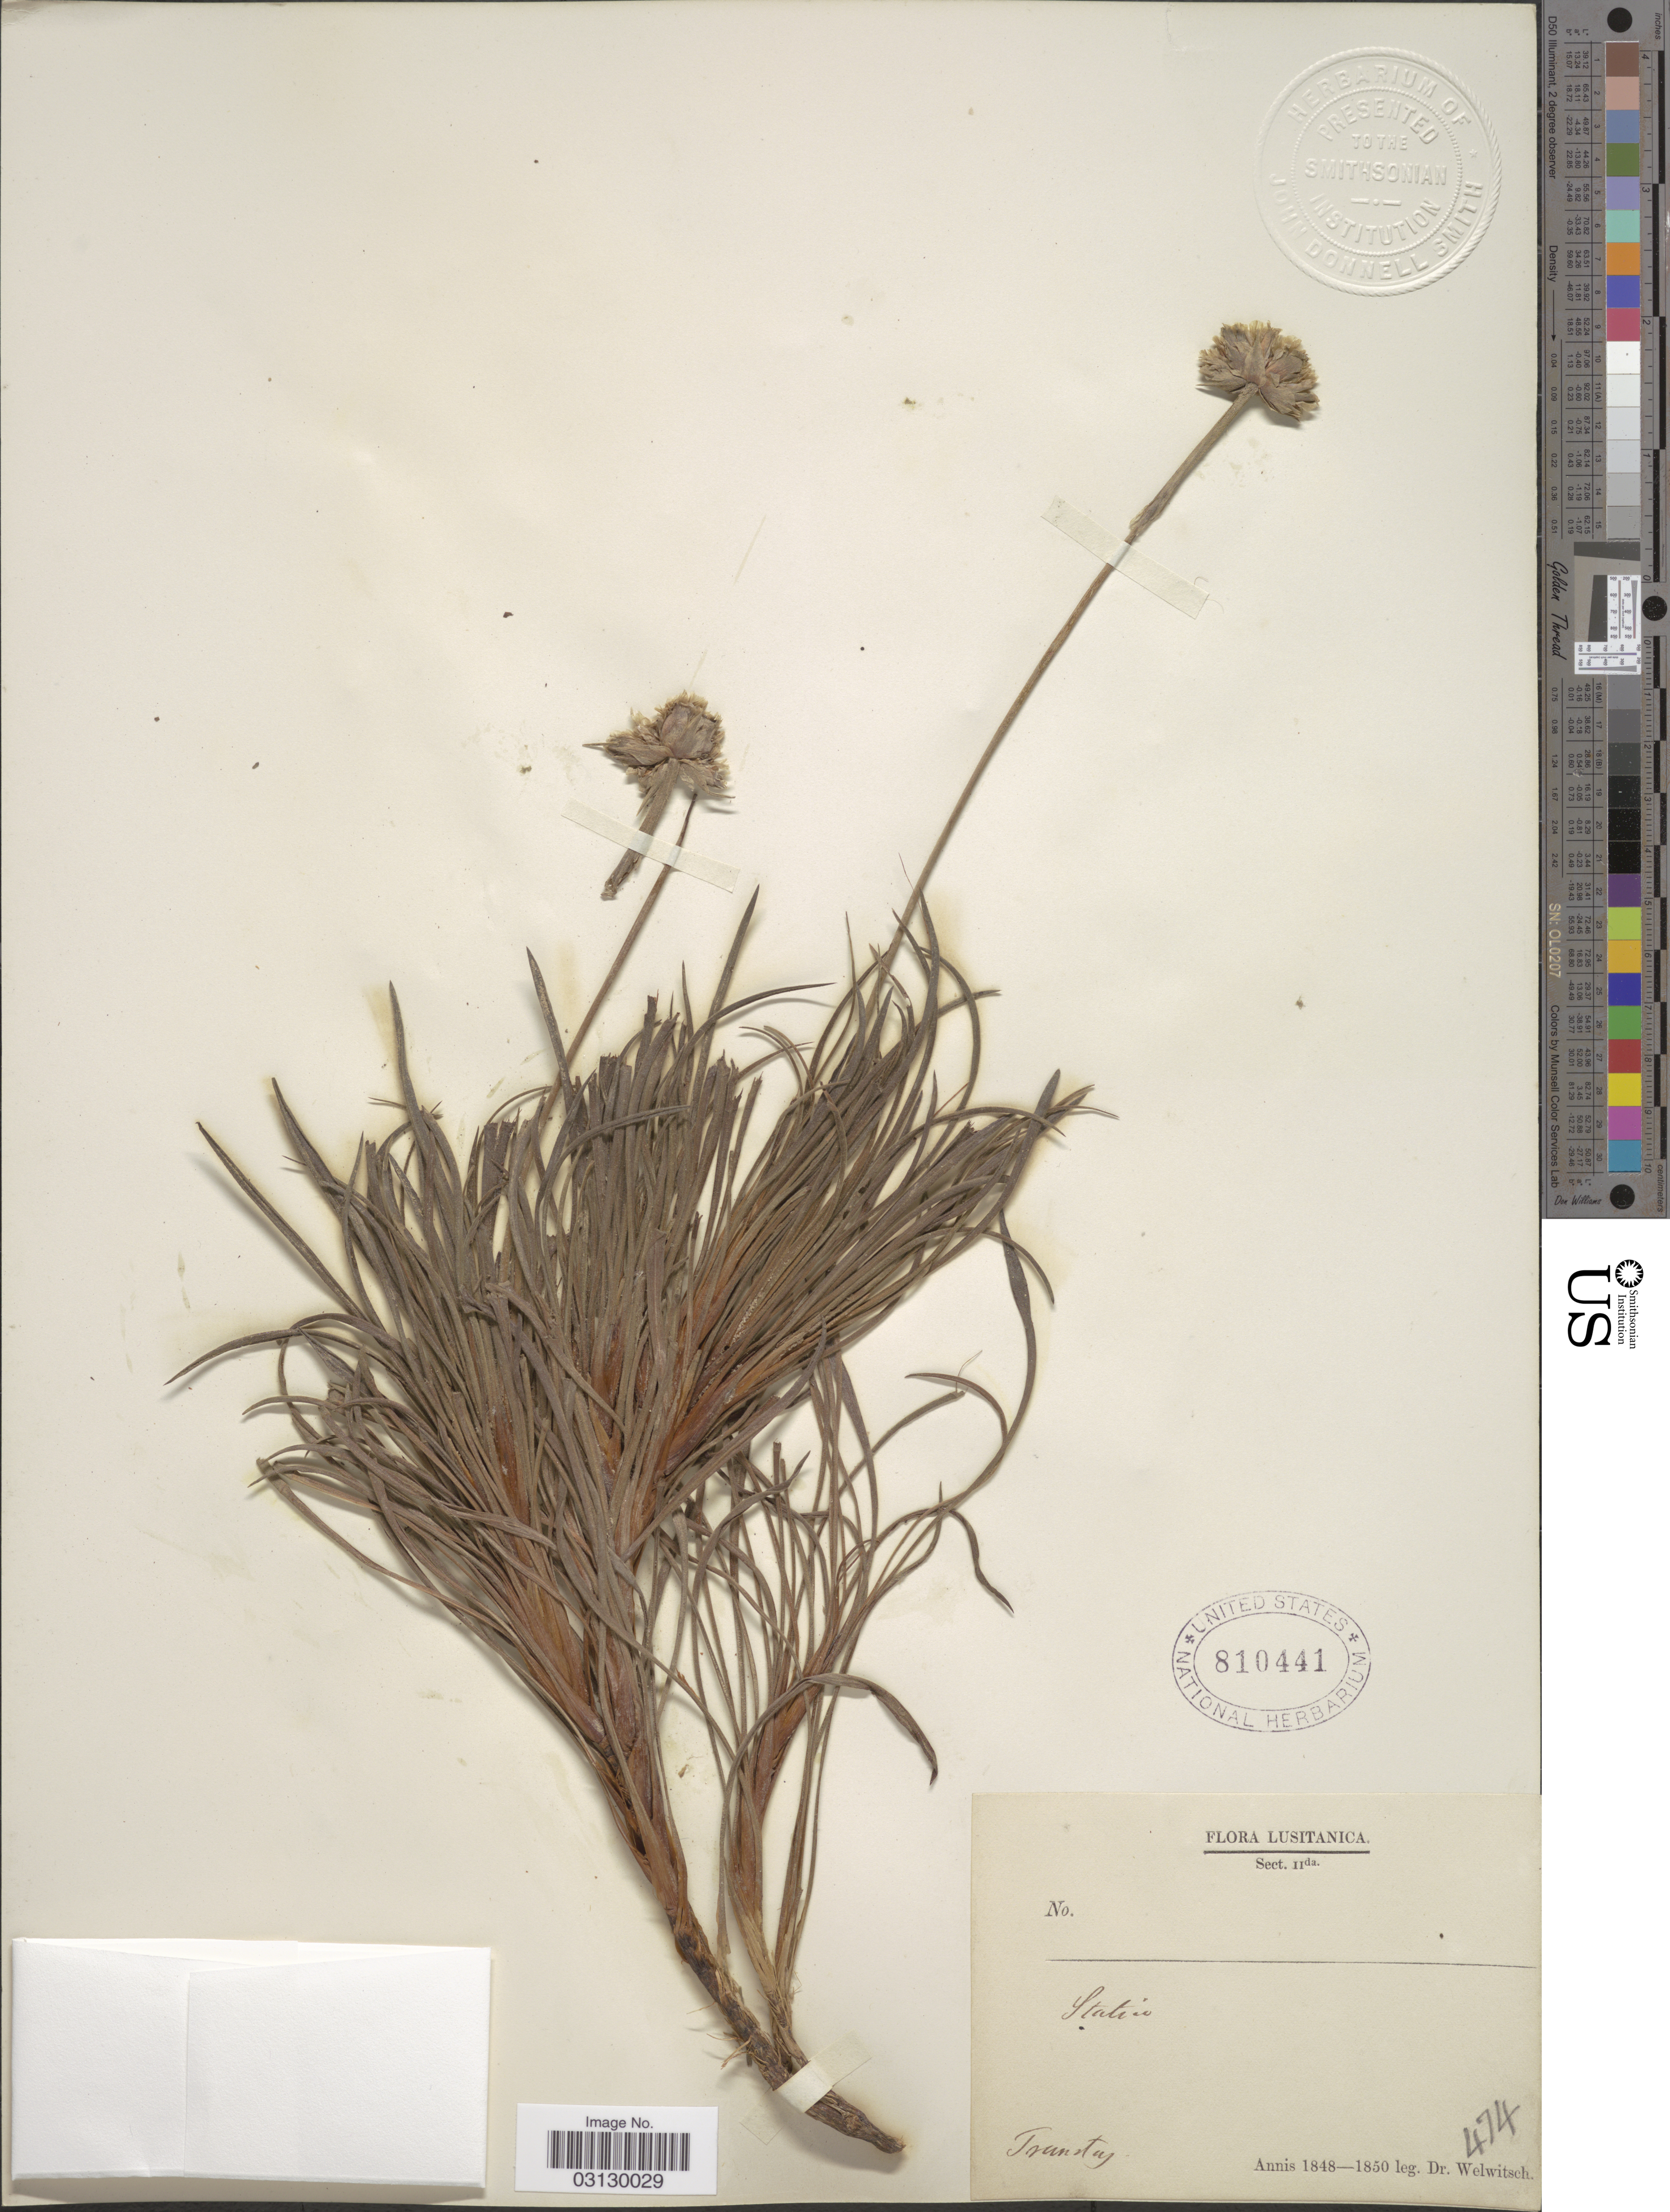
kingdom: Plantae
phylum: Tracheophyta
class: Magnoliopsida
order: Caryophyllales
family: Plumbaginaceae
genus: Armeria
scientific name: Armeria sp.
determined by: Strong, Mark T., (BOT), Smithsonian Institution - National Museum of Natural History (UNITED STATES)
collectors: -. Welwitsch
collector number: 474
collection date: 1848/1850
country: Portugal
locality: Transtag. Lusitanica.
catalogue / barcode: US 810441